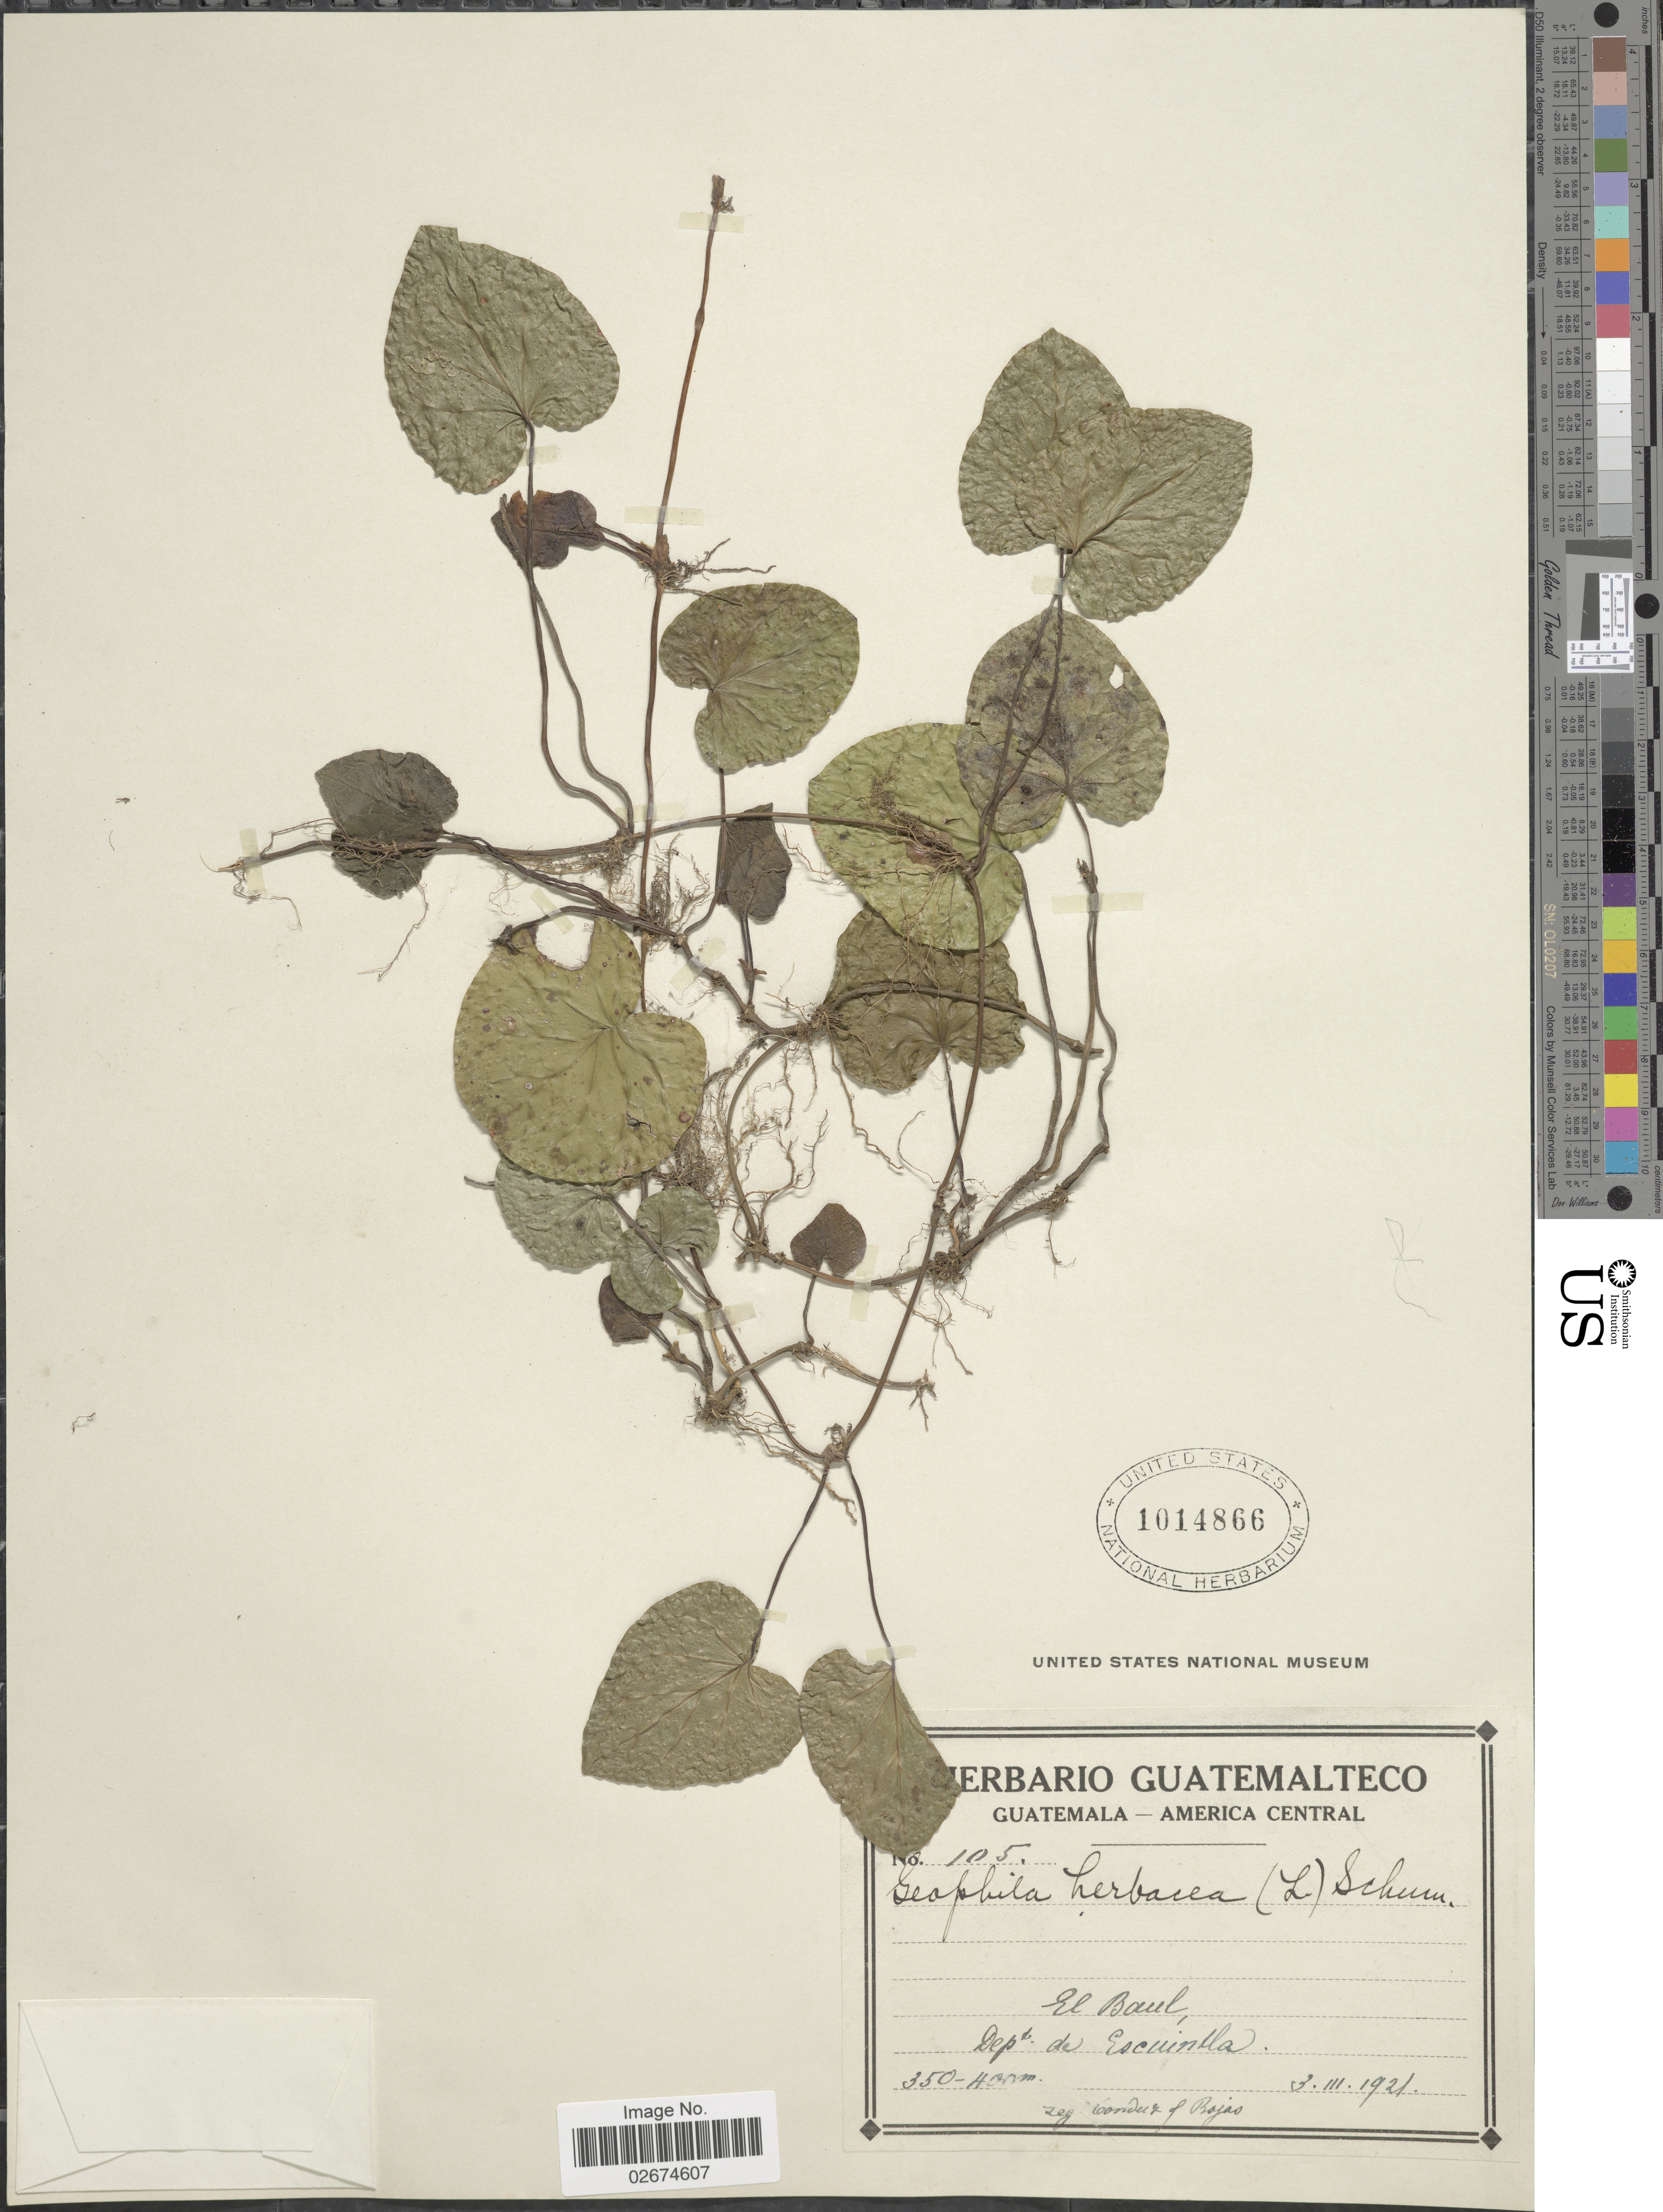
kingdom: Plantae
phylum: Tracheophyta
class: Magnoliopsida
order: Gentianales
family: Rubiaceae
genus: Geophila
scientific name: Geophila herbacea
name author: (Jacq.) K. Schum.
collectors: A. Tonduz & Rojas, --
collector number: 105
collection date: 1921-03-03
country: Guatemala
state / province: Escuintla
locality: El Baul, Dept. de Escuintla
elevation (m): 350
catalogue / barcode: US 1014866